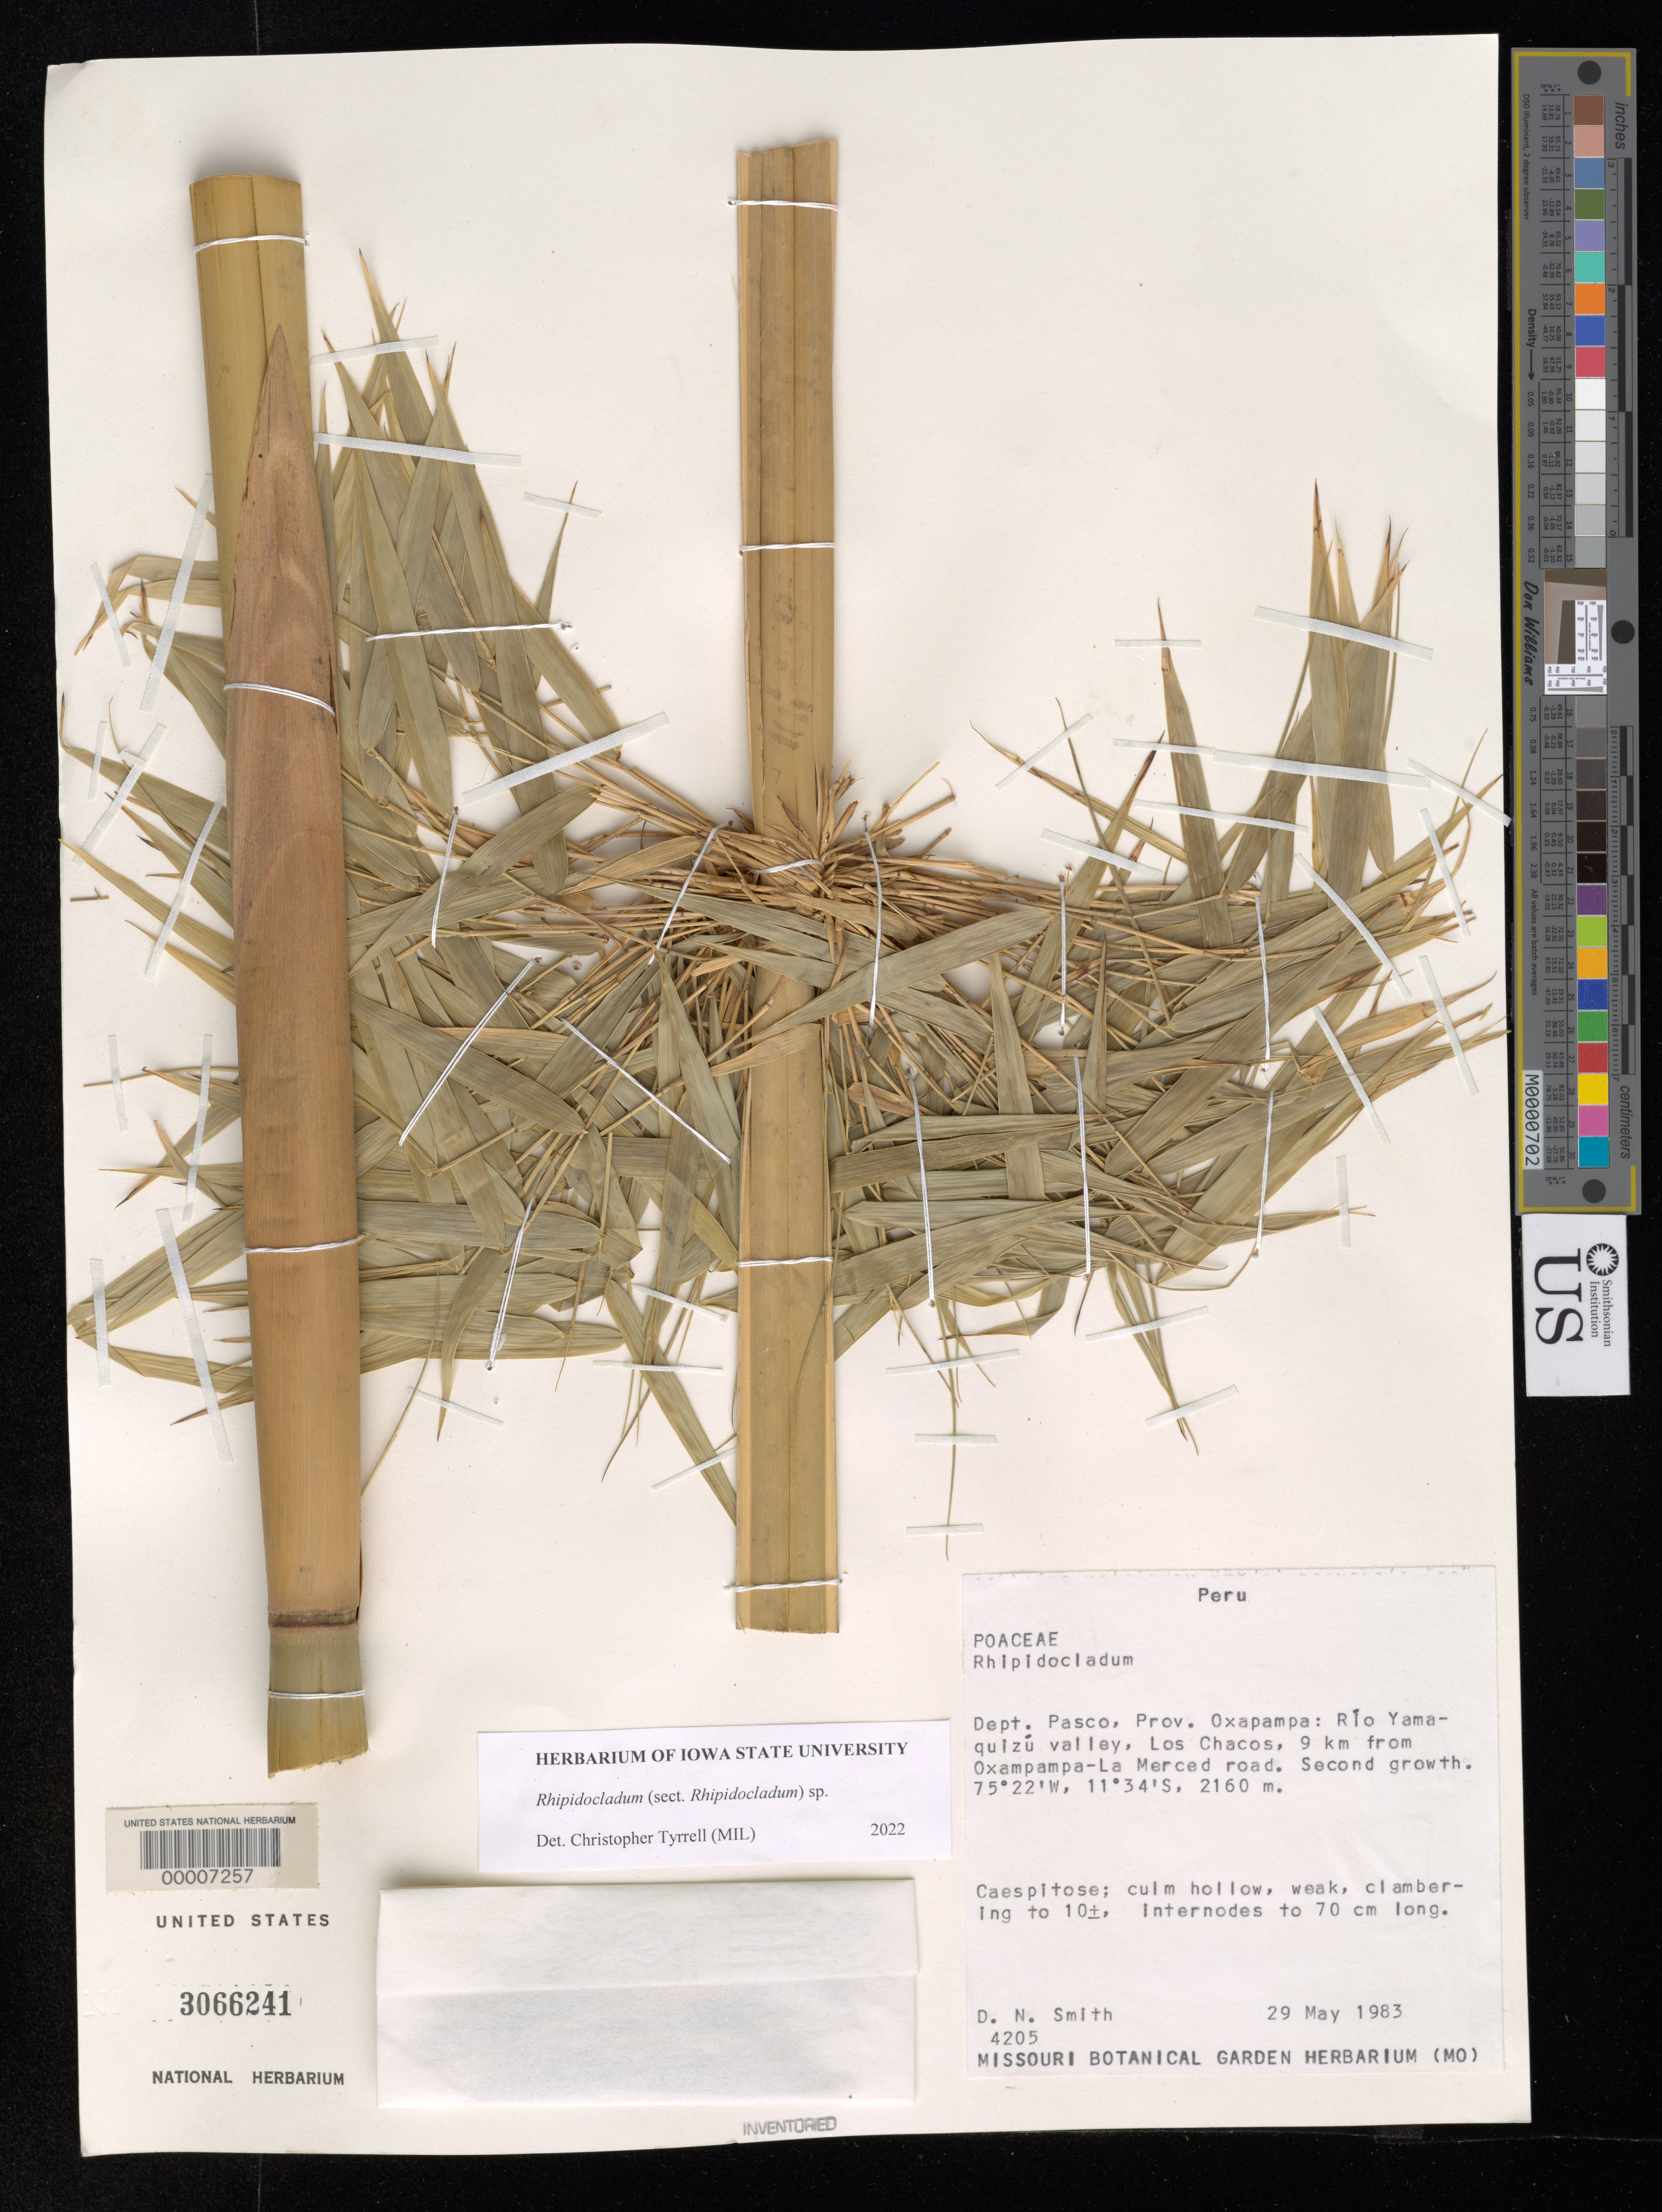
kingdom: Plantae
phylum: Tracheophyta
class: Liliopsida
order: Poales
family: Poaceae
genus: Rhipidocladum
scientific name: Rhipidocladum sp.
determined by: Tyrrell, Christopher D., (MIL), Milwaukee Public Museum (UNITED STATES)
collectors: D. Smith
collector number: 4205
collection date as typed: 29 May 1983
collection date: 1983-05-29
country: Peru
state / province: Pasco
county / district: Oxapampa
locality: Rio yamaquizu valley, los chacos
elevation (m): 2160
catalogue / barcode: US 3066241